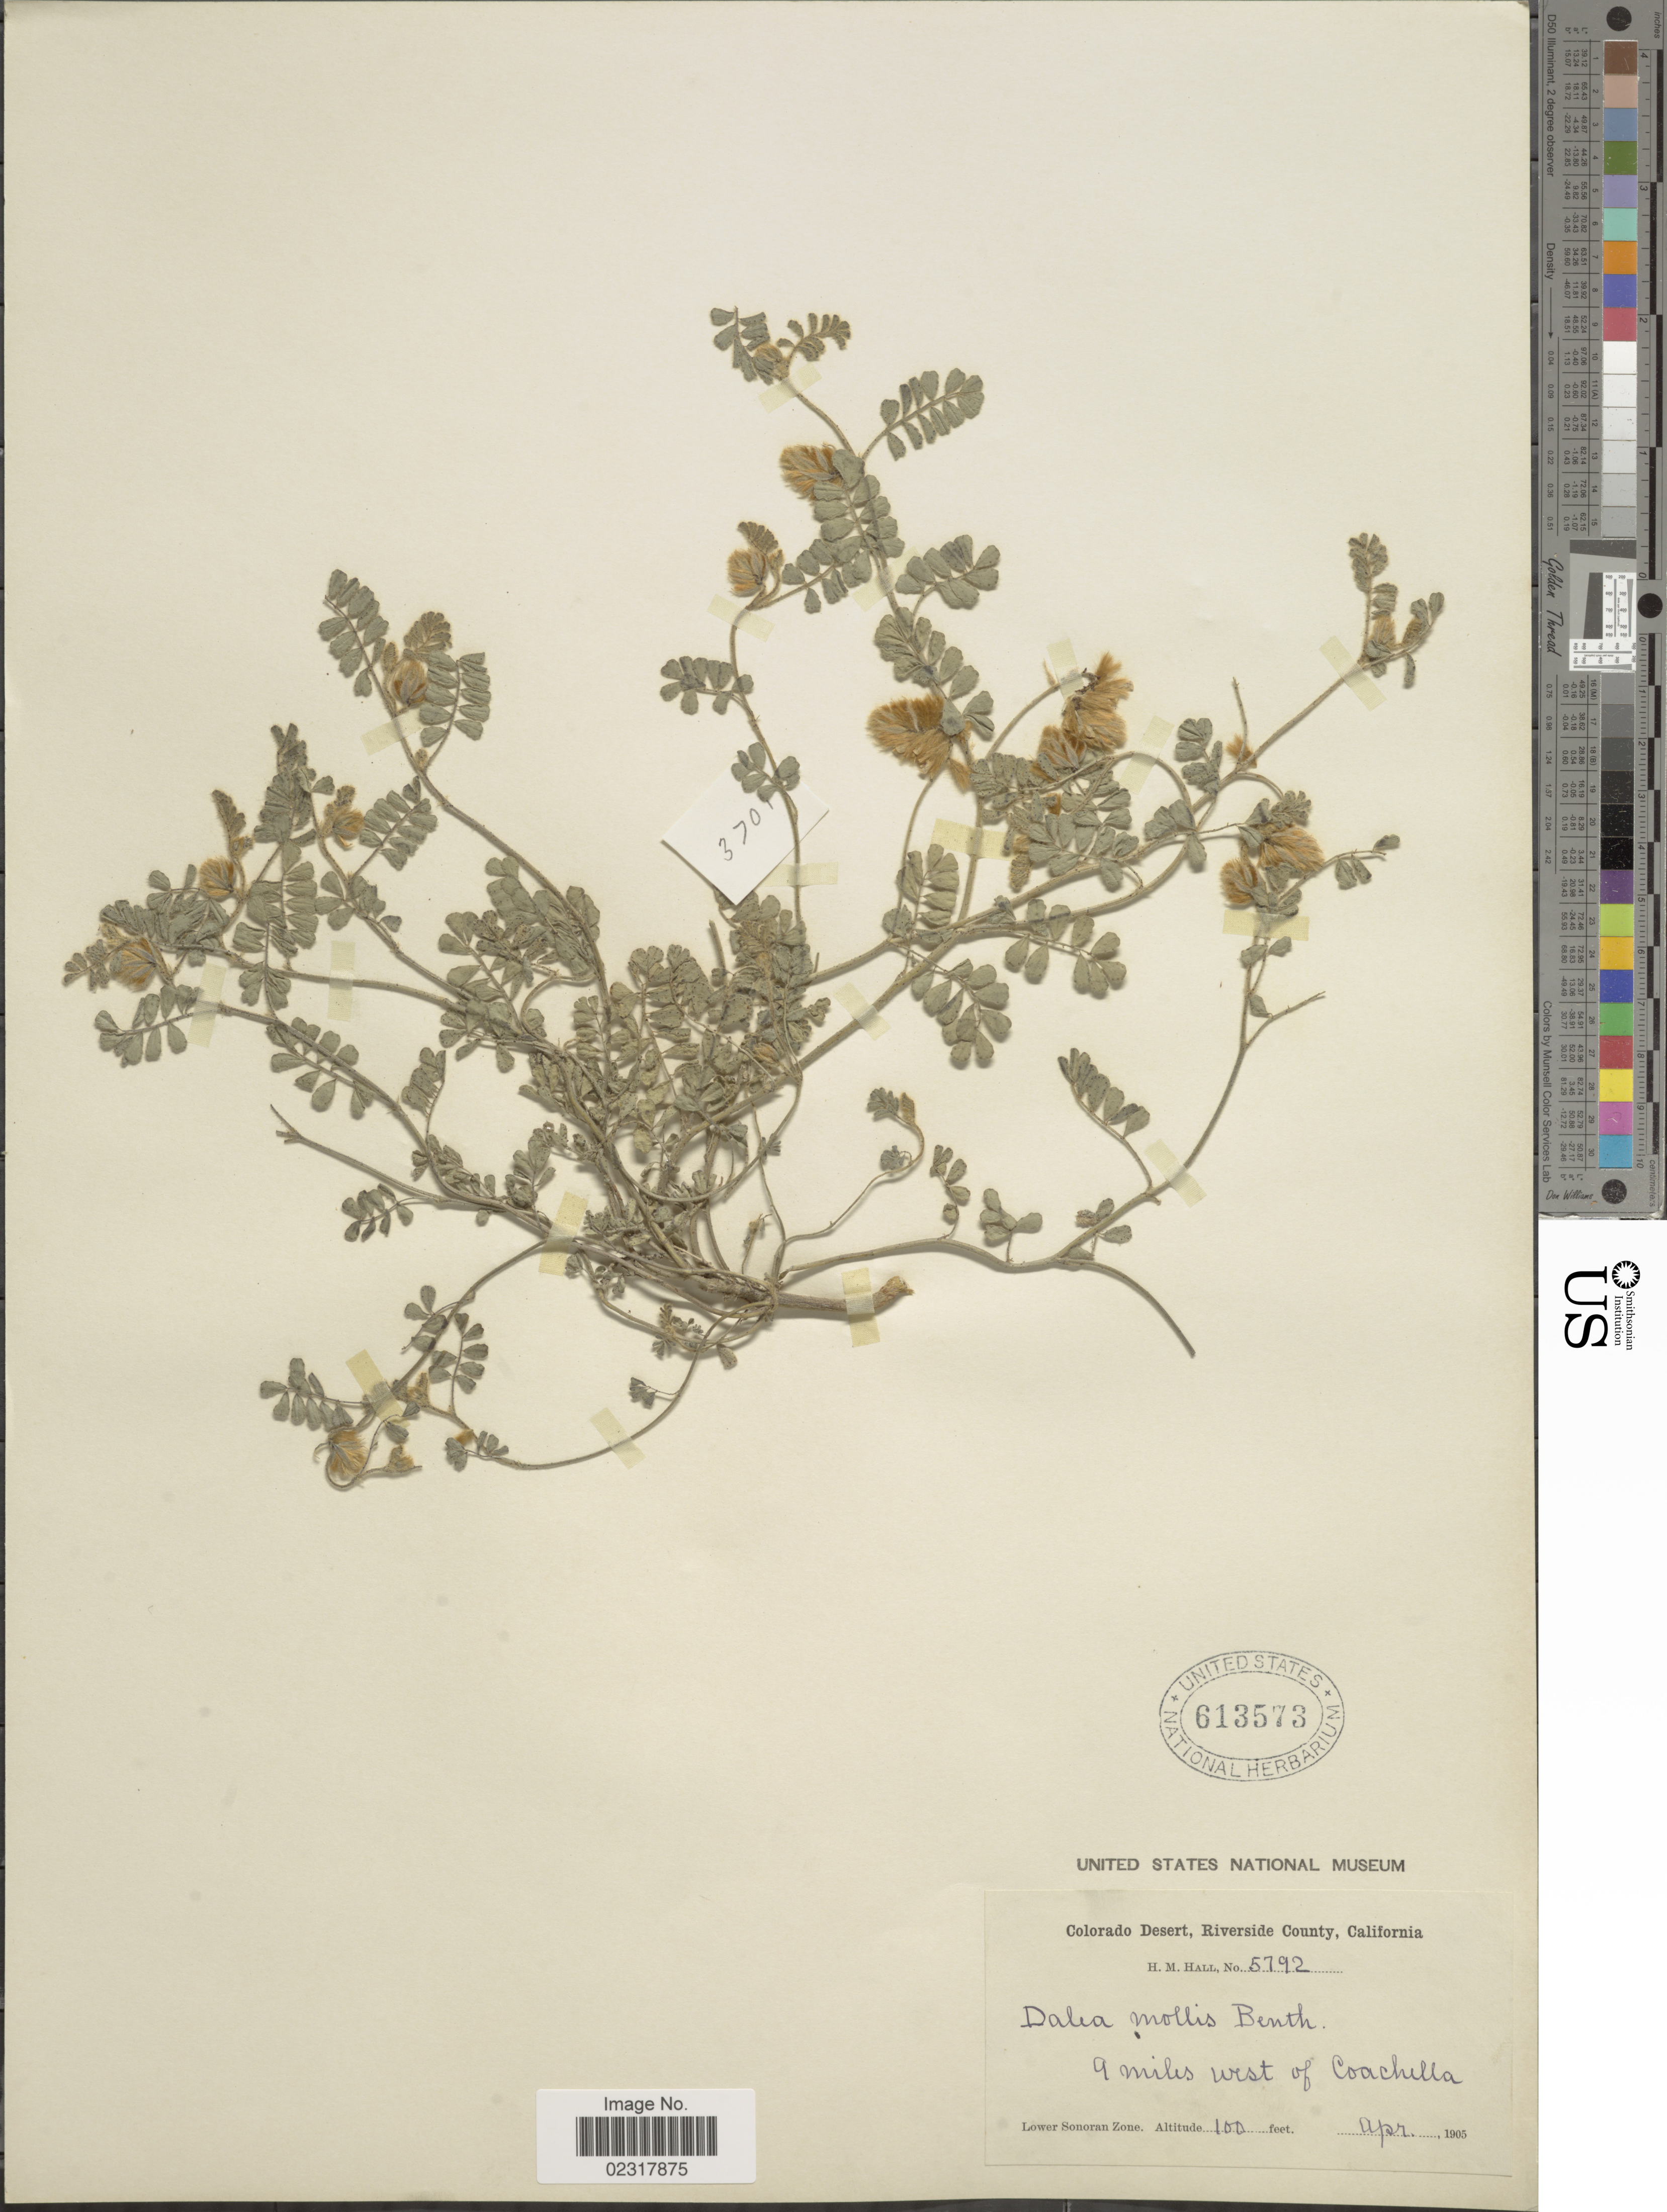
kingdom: Plantae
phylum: Tracheophyta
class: Magnoliopsida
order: Fabales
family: Fabaceae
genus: Dalea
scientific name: Dalea mollissima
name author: (Rydb.) Munz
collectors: H. M. Hall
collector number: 5792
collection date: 1905-04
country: United States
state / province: California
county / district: Riverside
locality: Colorado Desert, Riverside County. 9 miles west of Coachella. Lower Sonoran Zone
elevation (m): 30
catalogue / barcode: US 613573